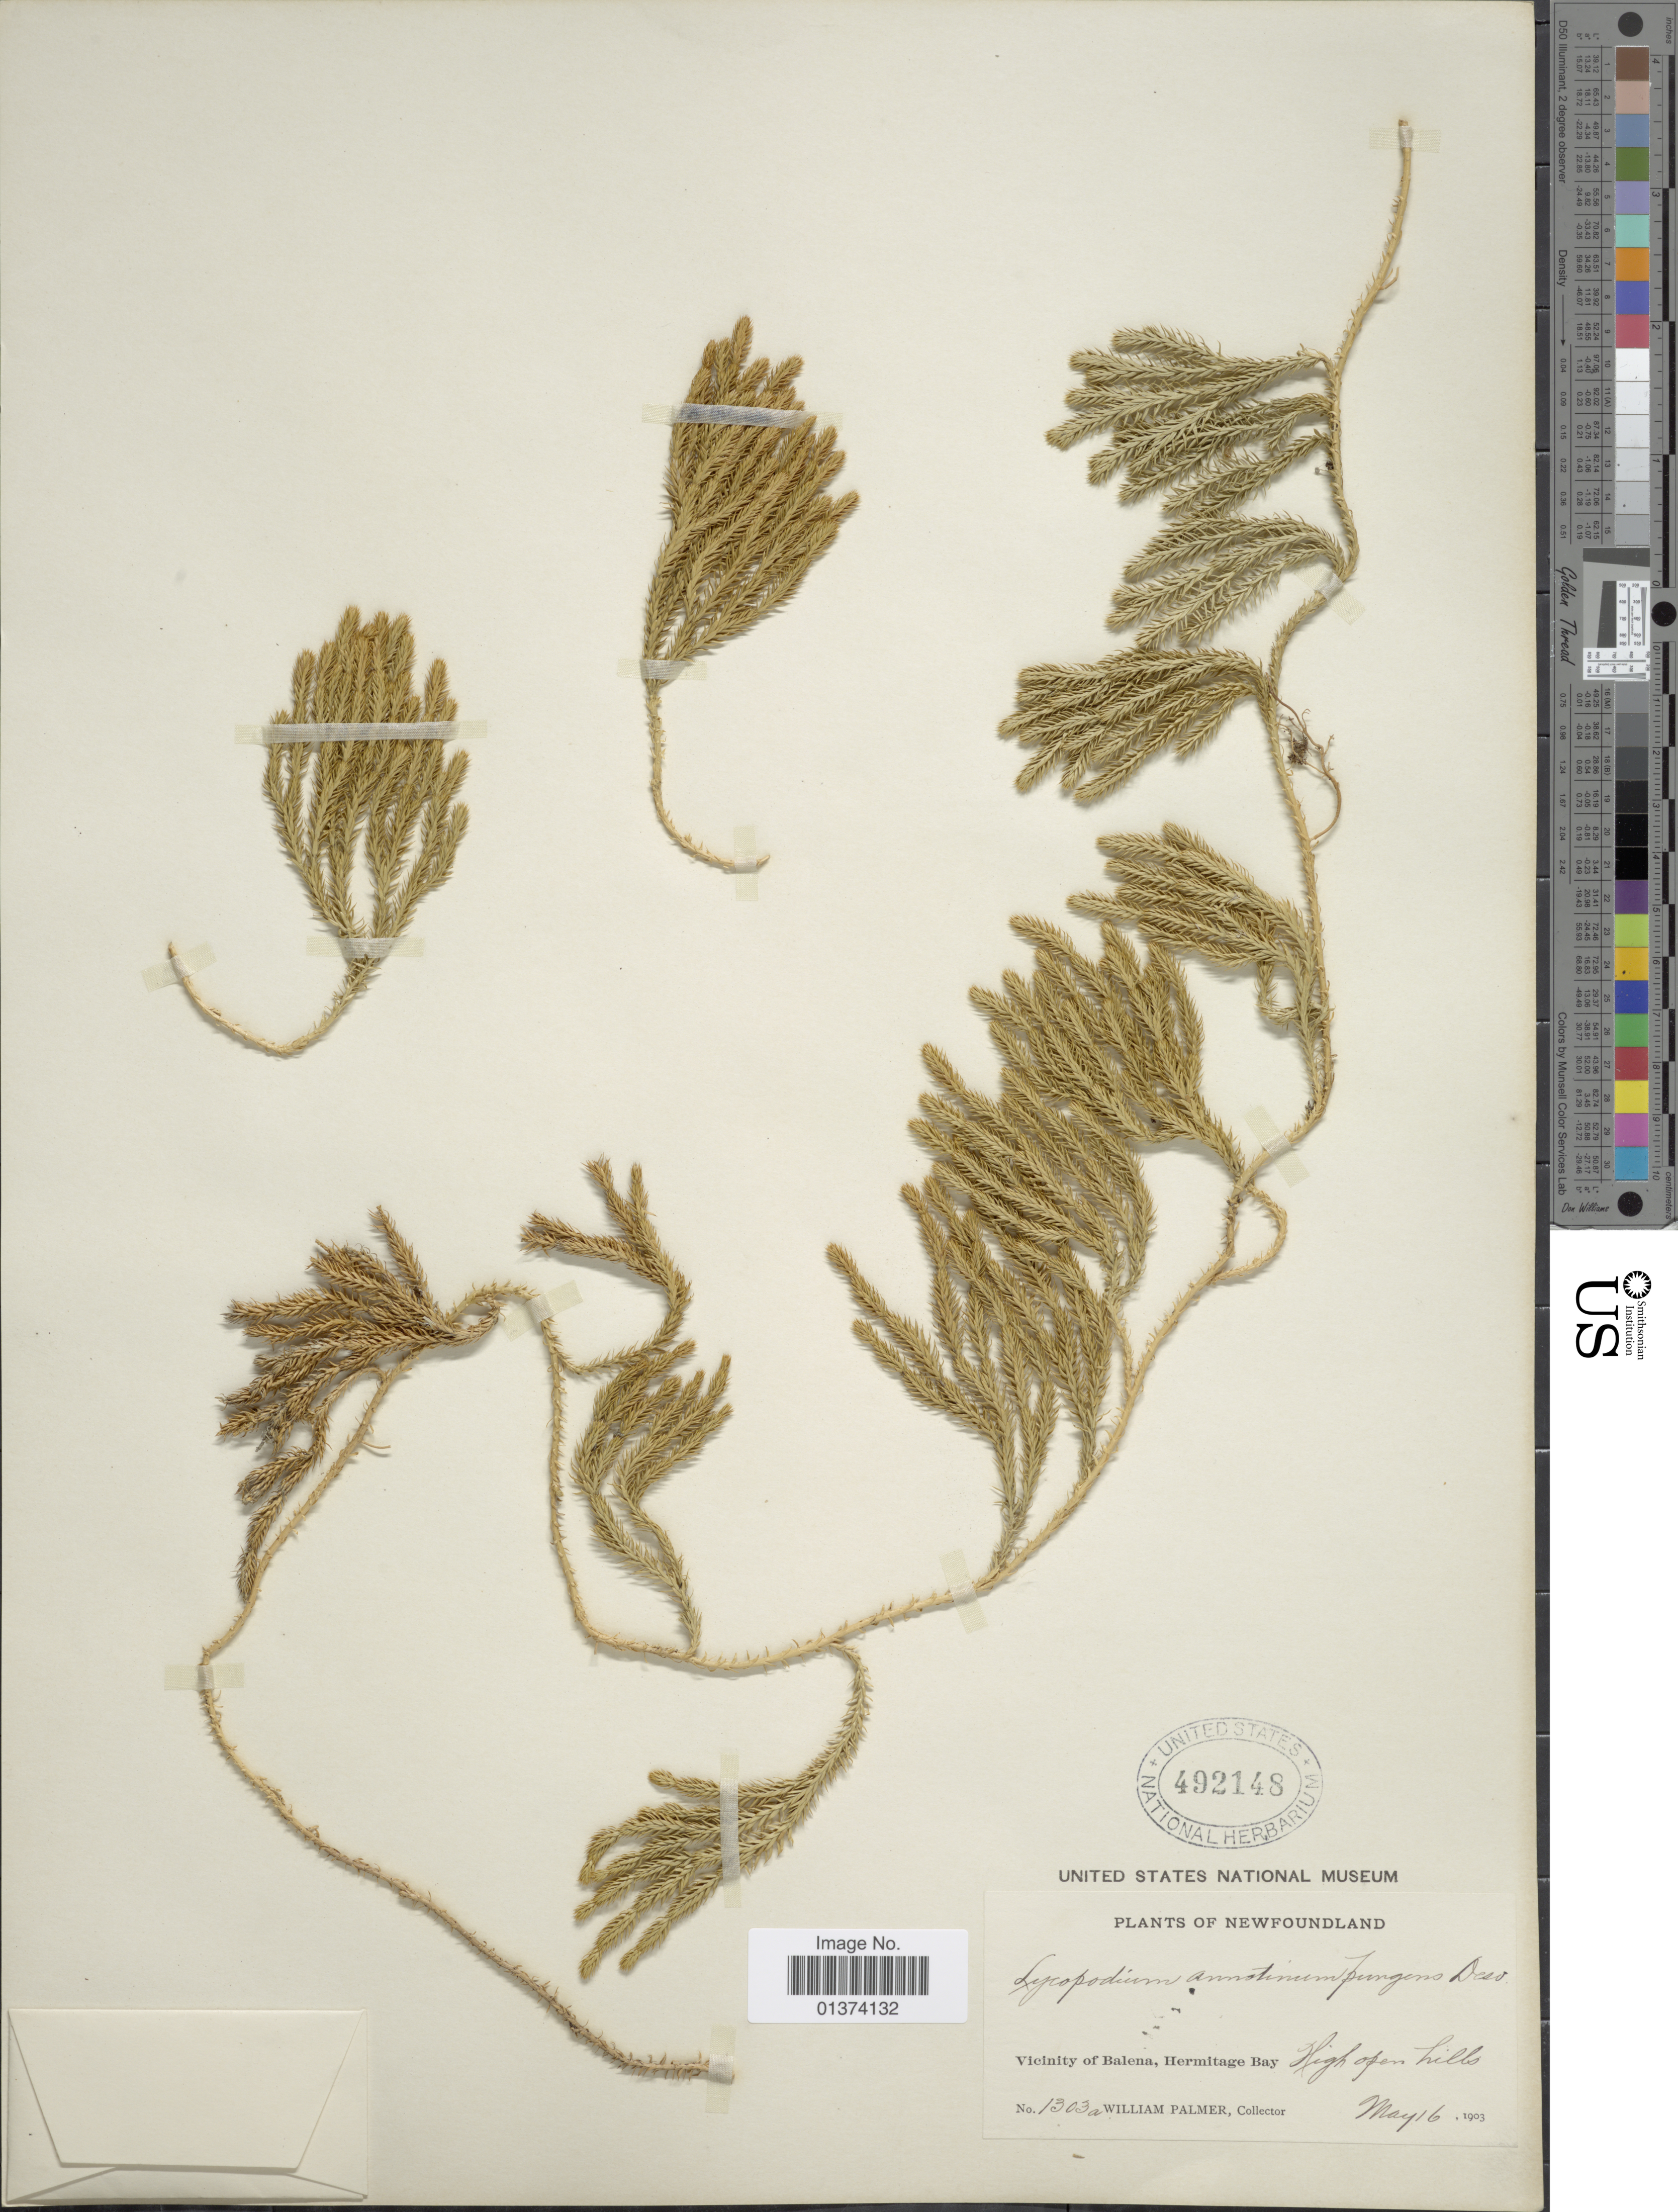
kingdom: Plantae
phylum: Tracheophyta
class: Lycopodiopsida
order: Lycopodiales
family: Lycopodiaceae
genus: Spinulum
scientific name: Spinulum annotinum subsp. annotinum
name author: (L.) A. Haines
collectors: W. Palmer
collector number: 1303a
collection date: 1903-05-16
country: Canada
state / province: Newfoundland and Labrador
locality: Vicinity of Balena, Hermitage Bay, High open hills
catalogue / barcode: US 492148